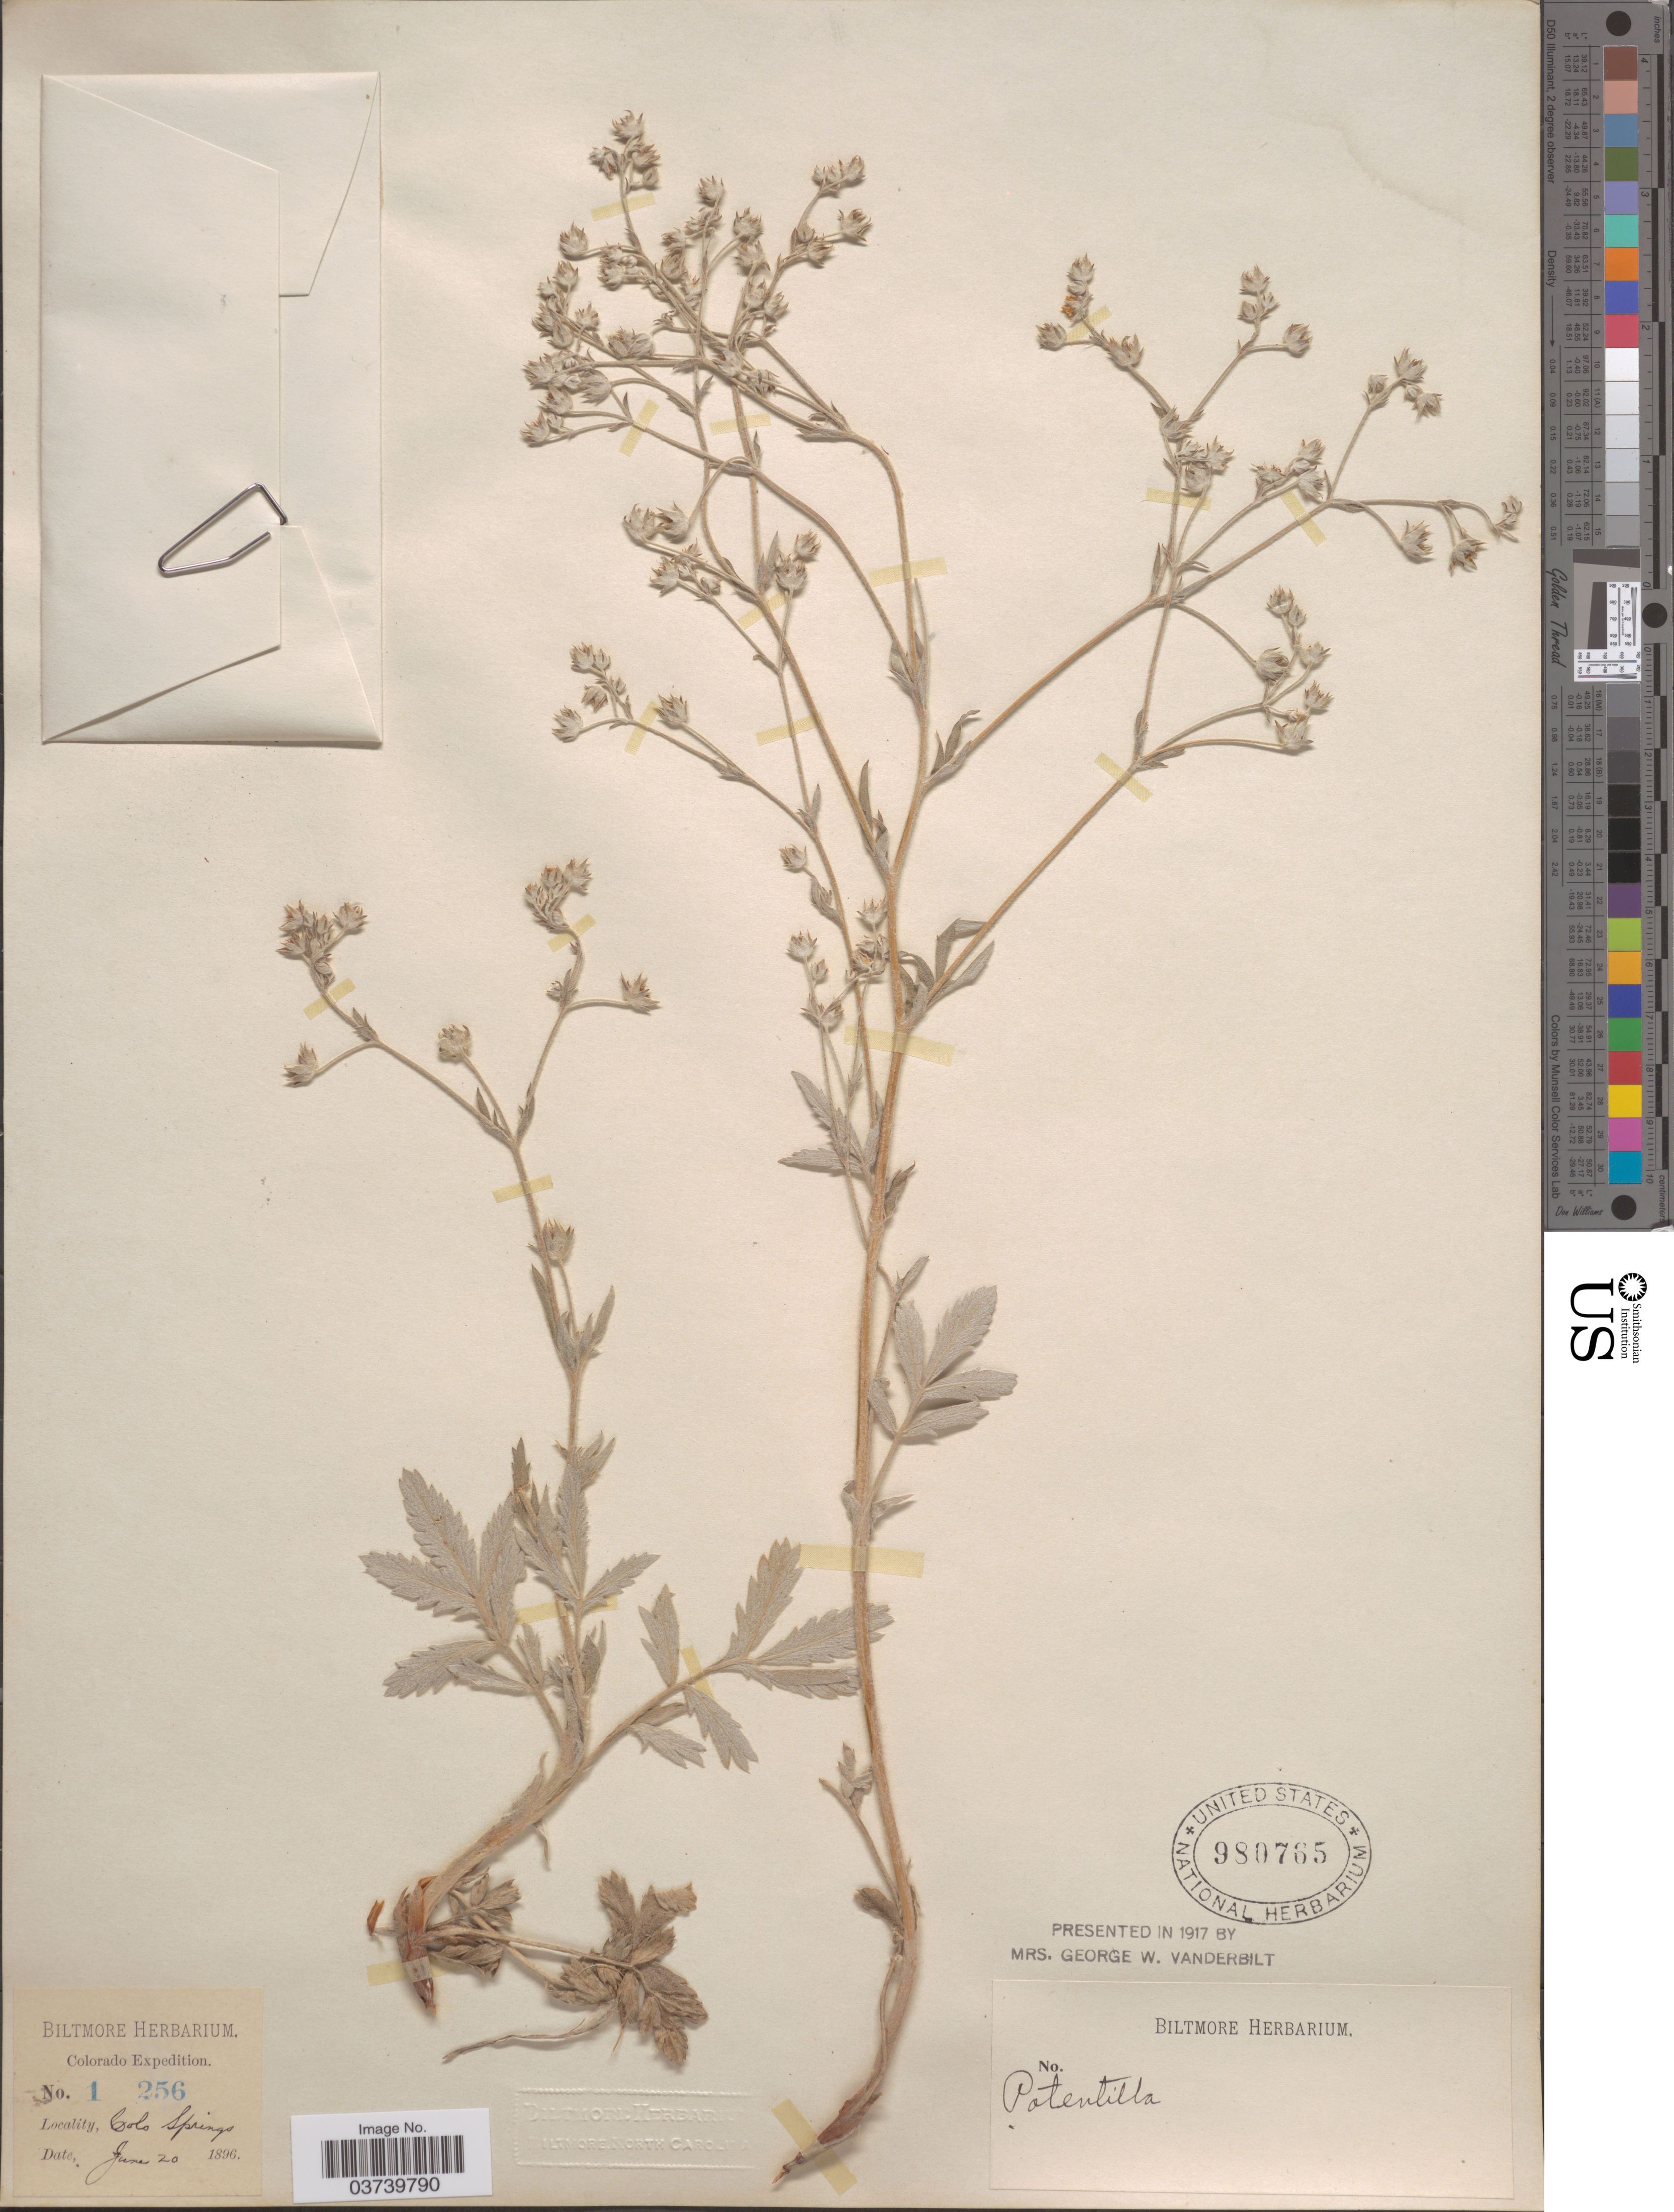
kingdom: Plantae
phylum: Tracheophyta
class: Magnoliopsida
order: Rosales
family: Rosaceae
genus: Potentilla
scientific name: Potentilla hippiana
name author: Lehm.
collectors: ex herb. Biltmore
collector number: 1256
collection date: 1896-06-20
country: United States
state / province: Colorado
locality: Colo Springs.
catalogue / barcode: US 980765